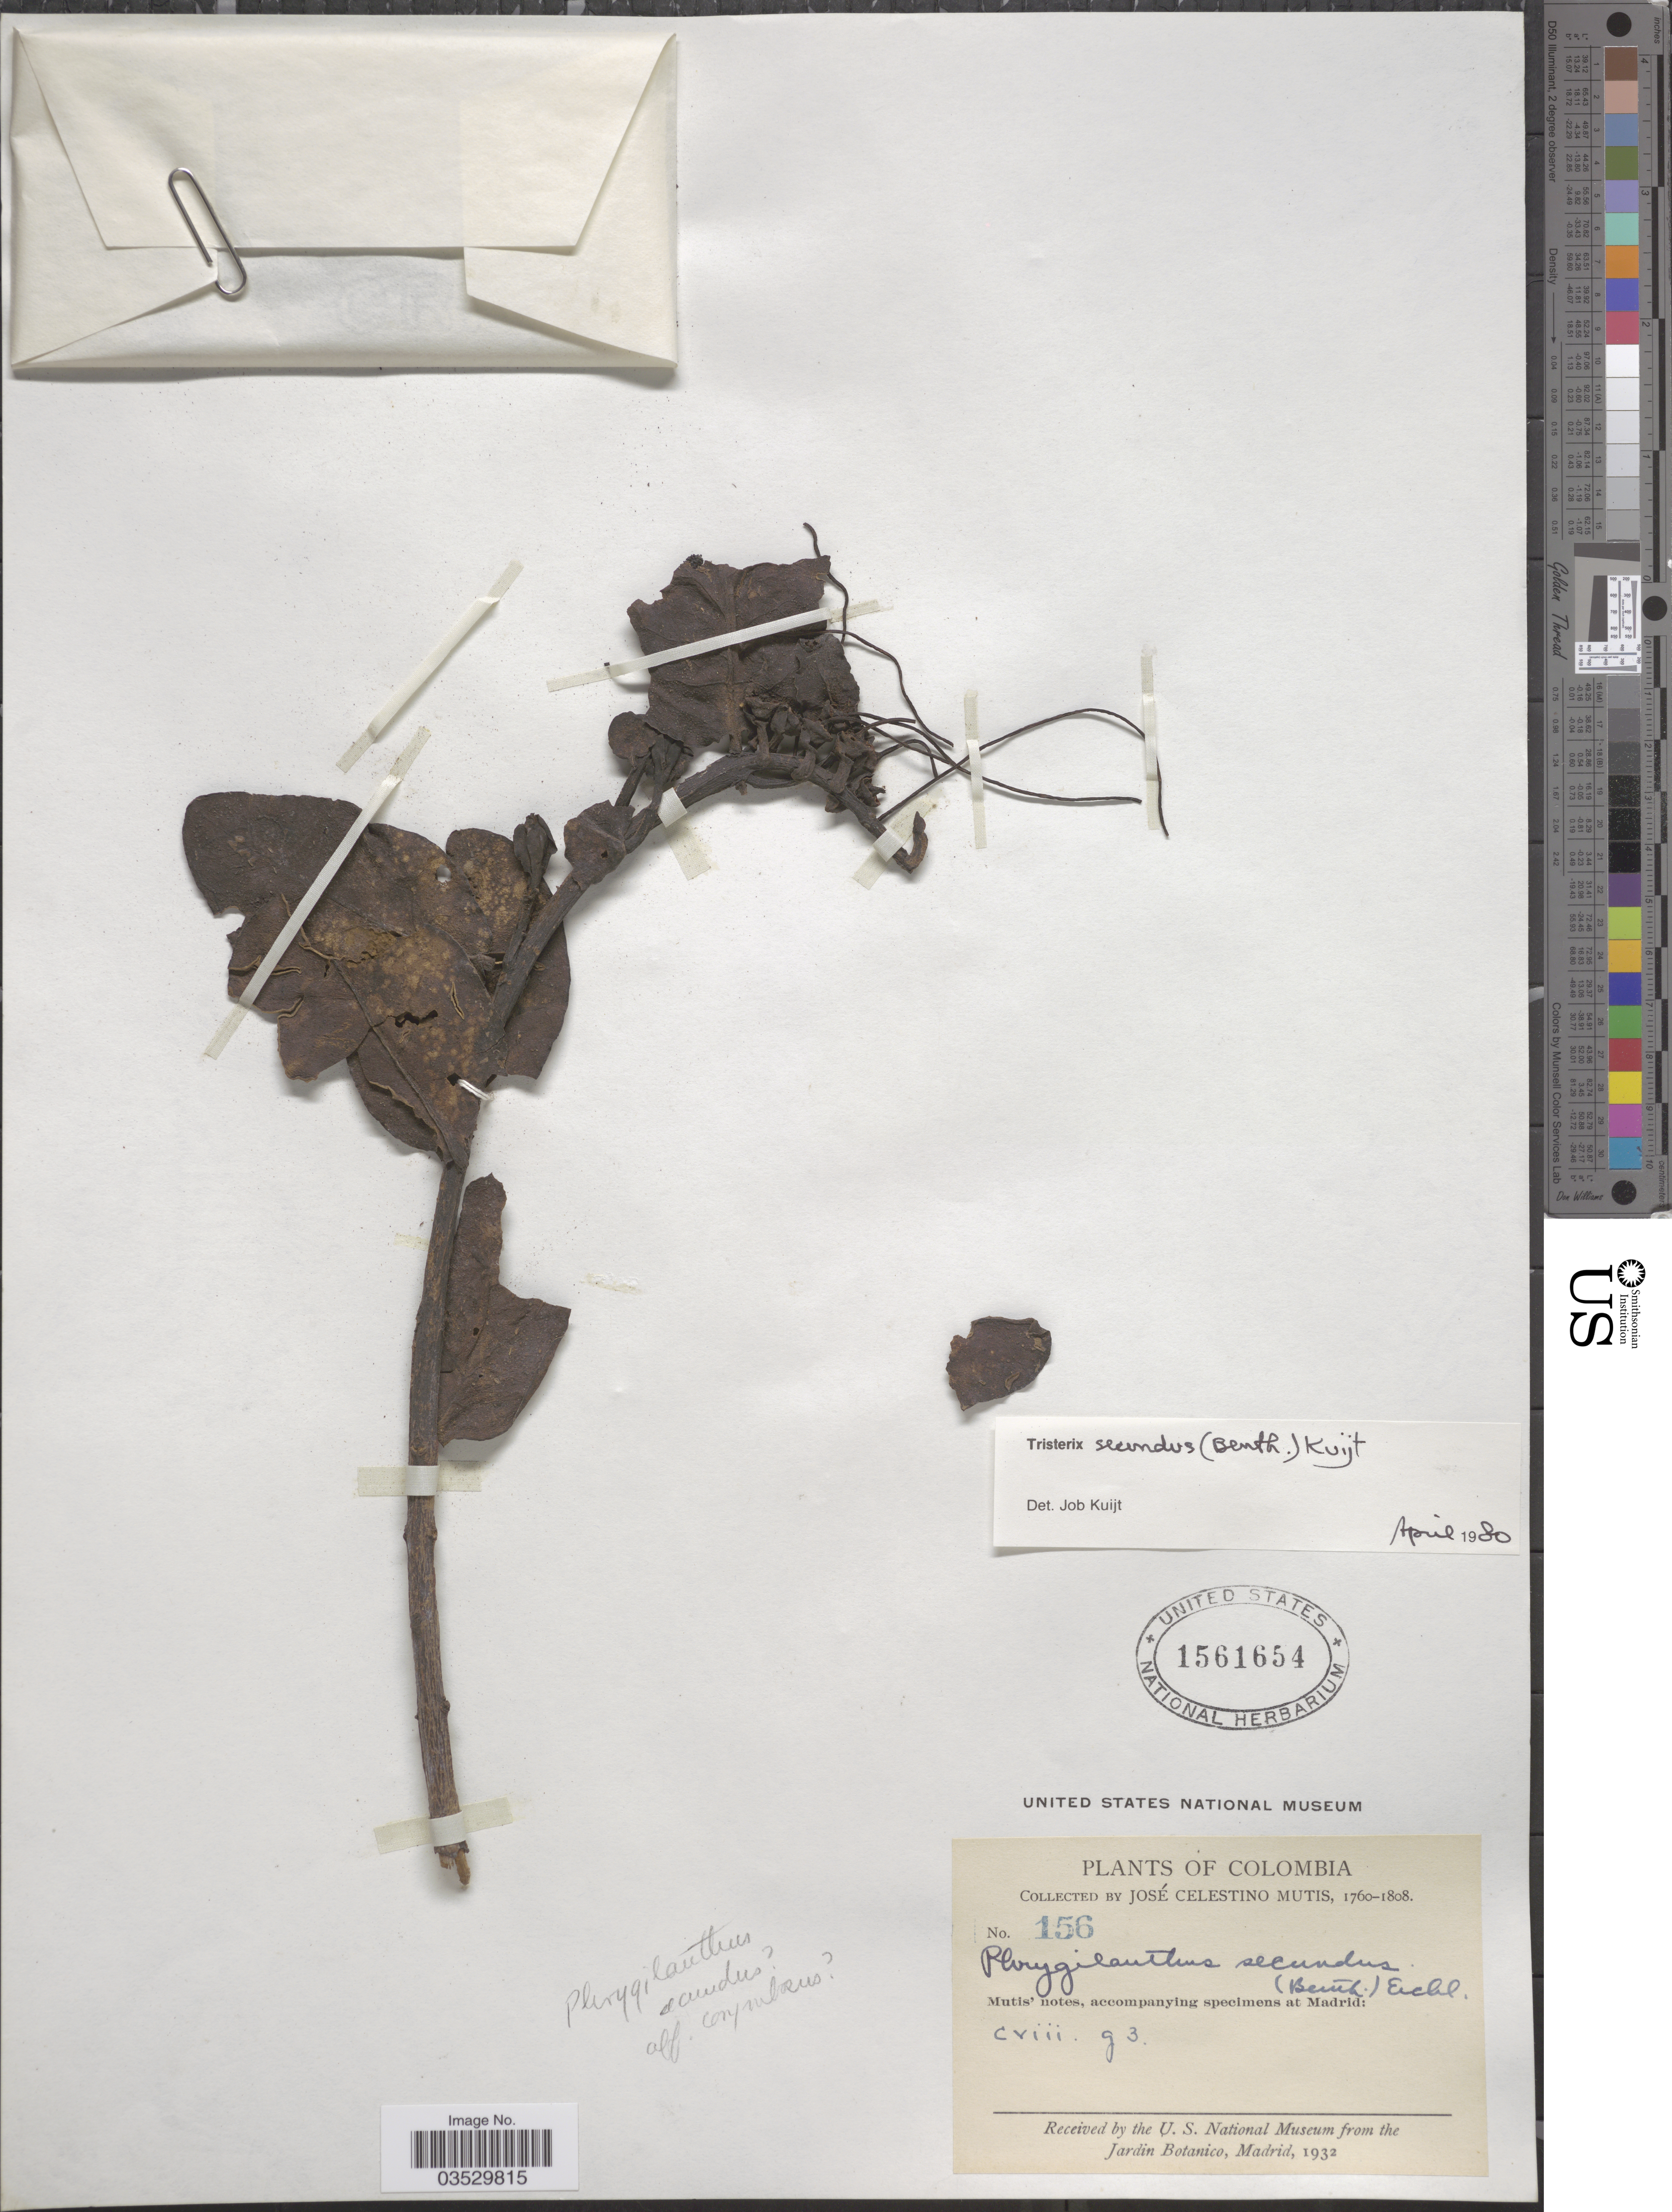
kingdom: Plantae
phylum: Tracheophyta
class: Magnoliopsida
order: Santalales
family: Loranthaceae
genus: Tristerix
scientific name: Tristerix secundus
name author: (Benth.) Kuijt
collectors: J. C. B. Mutis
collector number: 156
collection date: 1760/1808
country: Colombia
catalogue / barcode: US 1561654